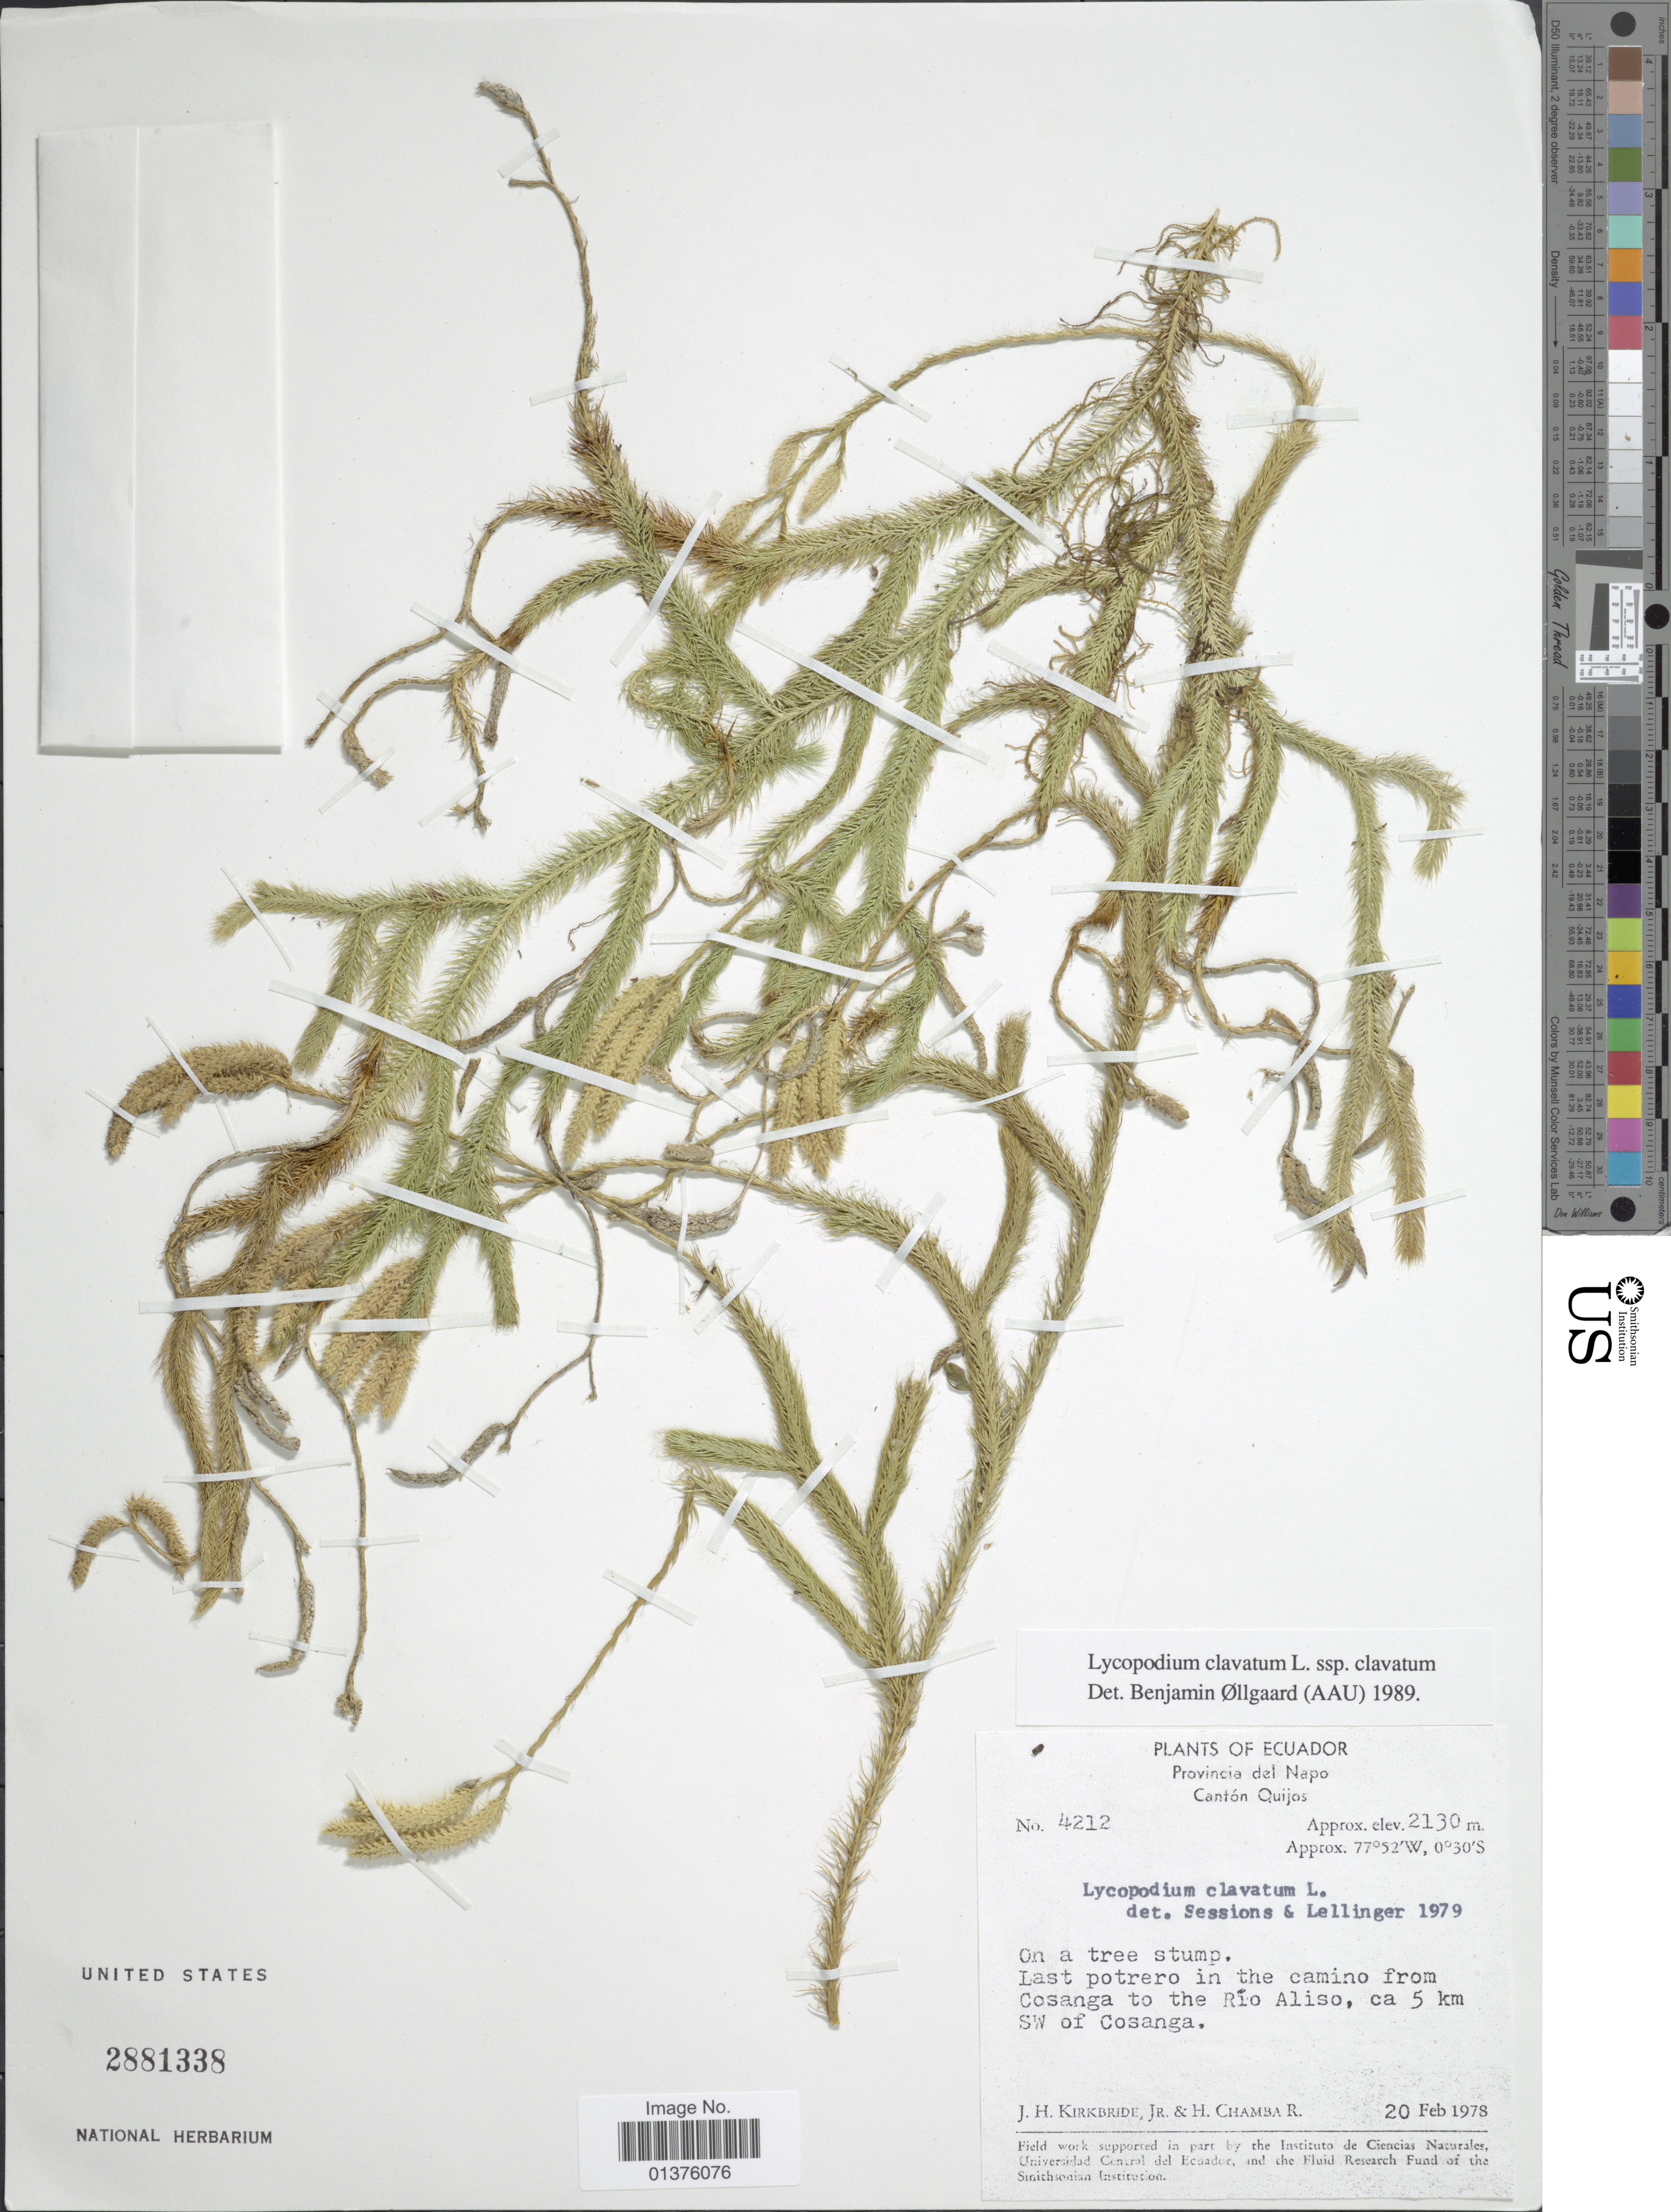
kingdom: Plantae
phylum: Tracheophyta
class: Lycopodiopsida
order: Lycopodiales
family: Lycopodiaceae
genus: Lycopodium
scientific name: Lycopodium clavatum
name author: L.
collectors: J. H. Kirkbride & H. Chamba-R.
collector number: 4212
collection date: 1978-02-20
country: Ecuador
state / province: Napo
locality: Cantón Quijos, Last potrero in the camino from Cosanga to the Rio Aliso, ca 5km SW of Cosanga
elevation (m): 2130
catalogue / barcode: US 2881338